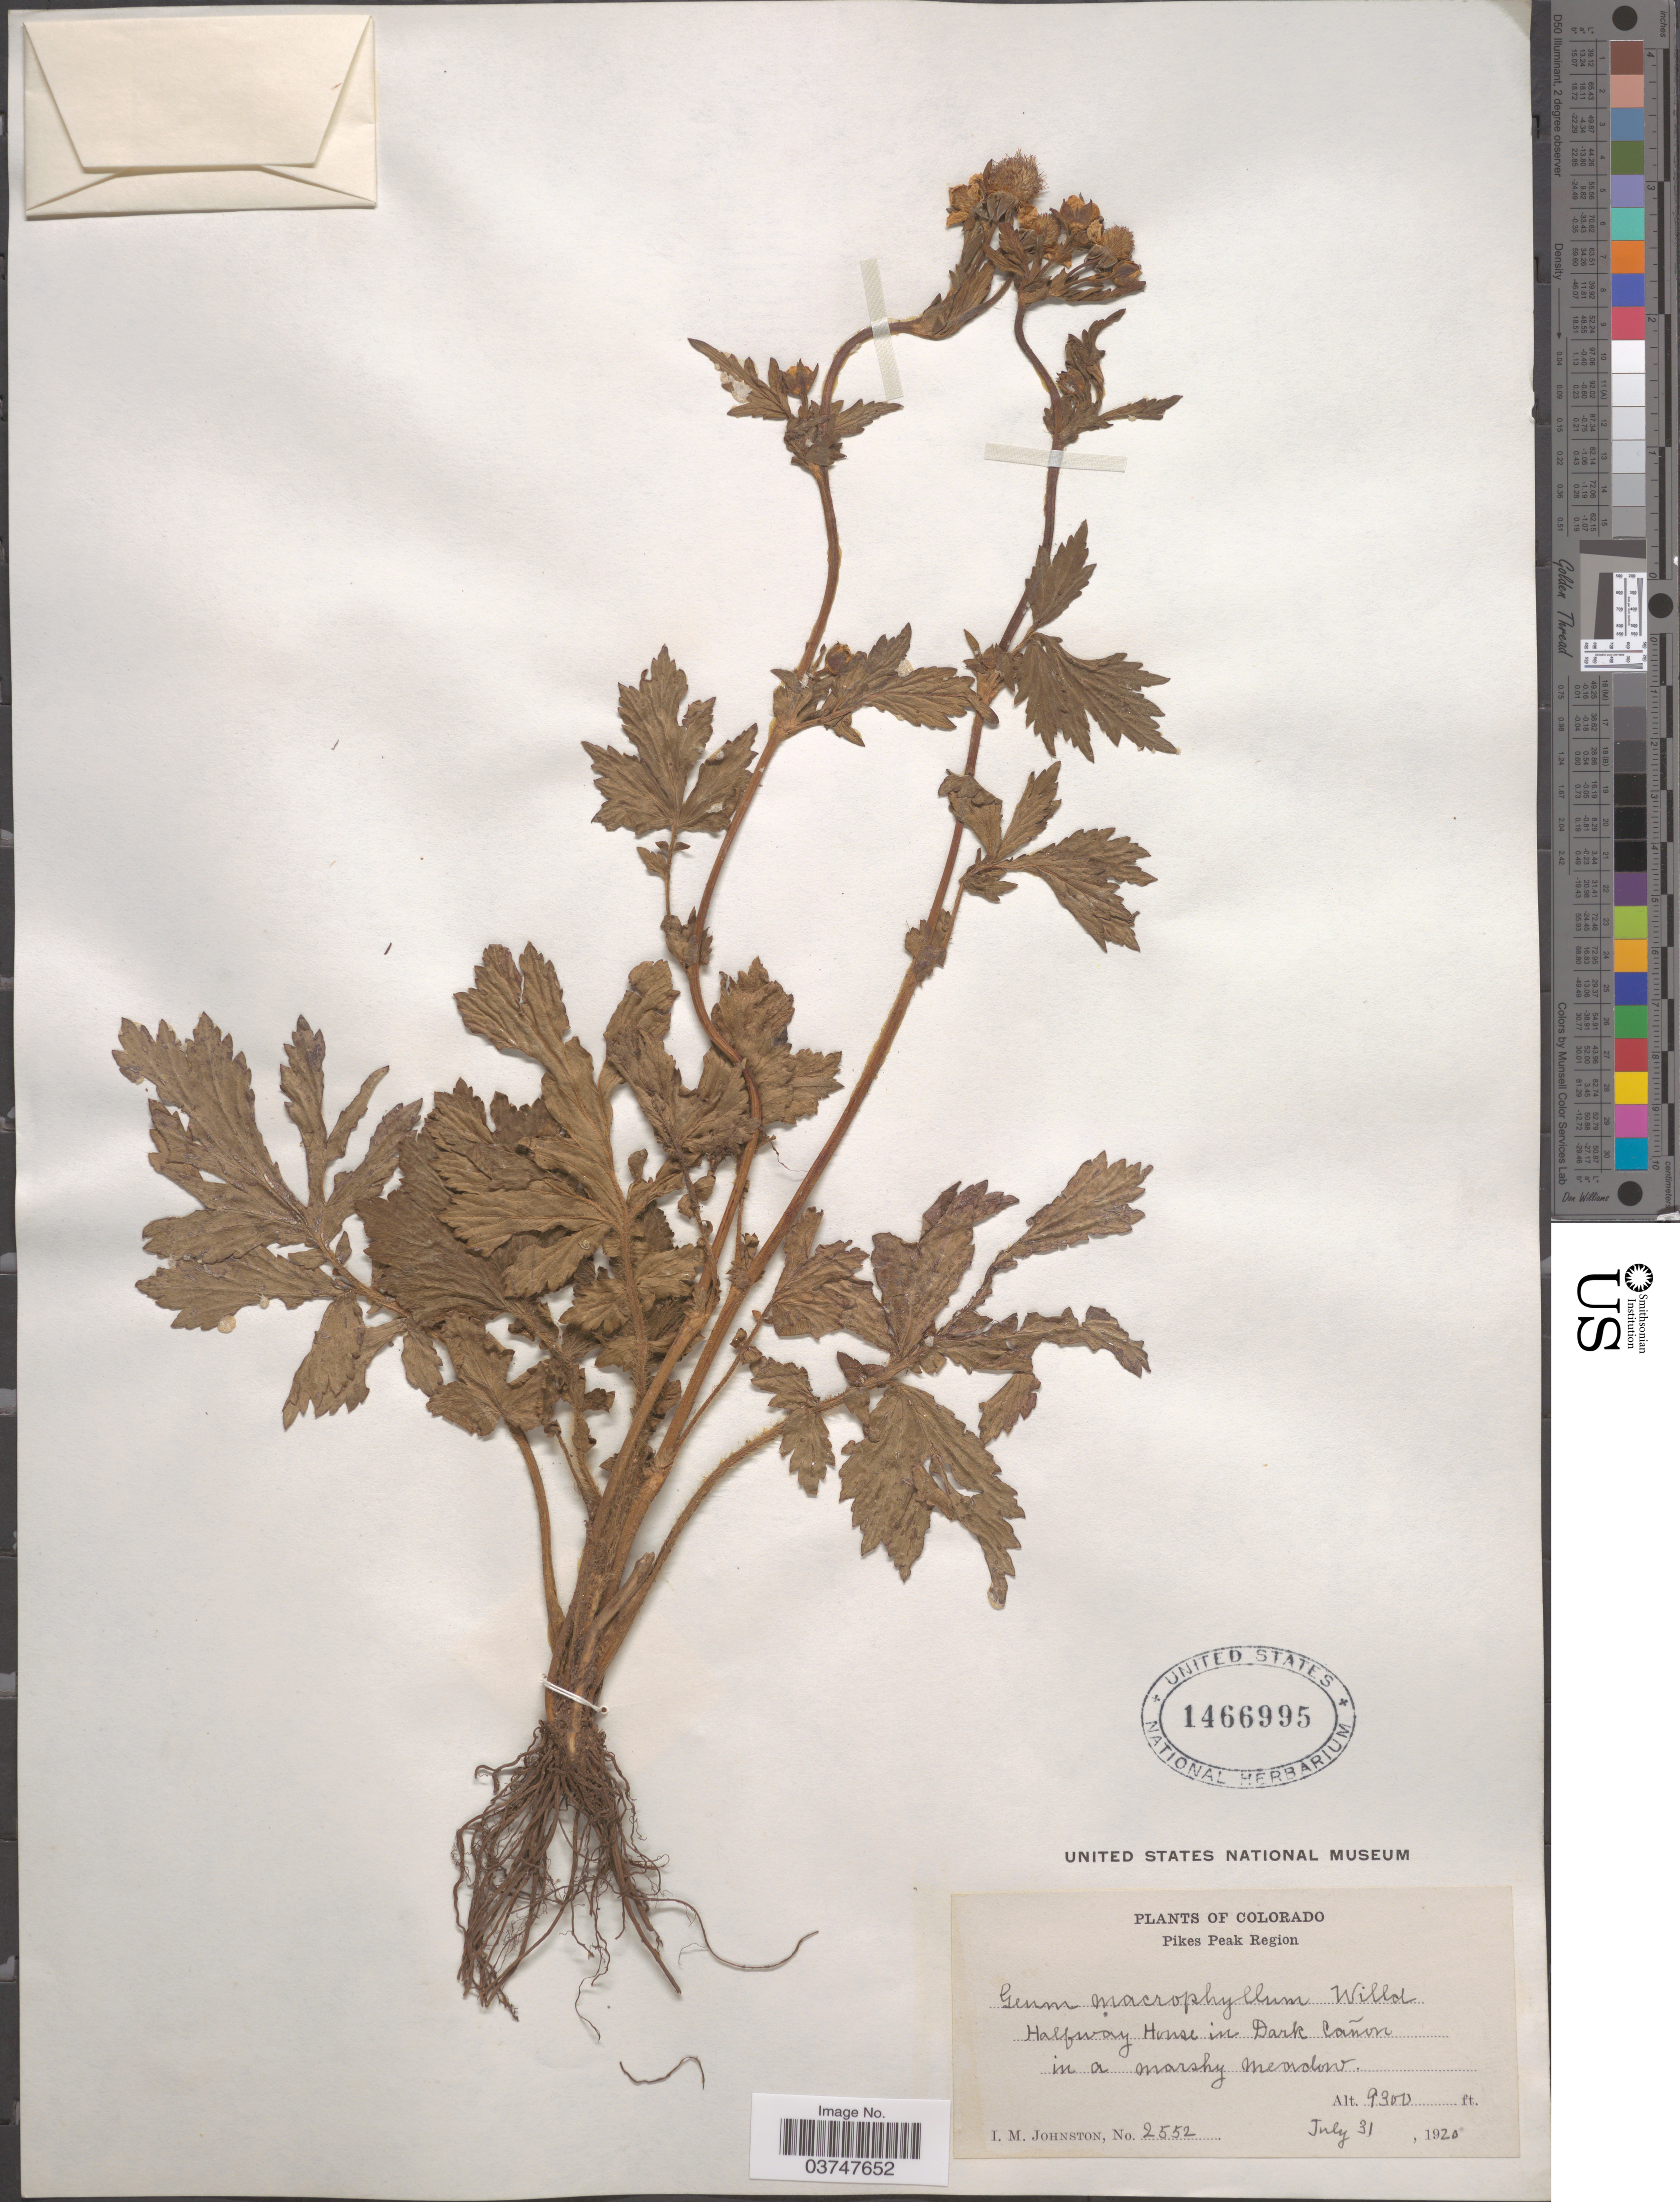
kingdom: Plantae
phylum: Tracheophyta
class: Magnoliopsida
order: Rosales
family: Rosaceae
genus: Geum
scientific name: Geum macrophyllum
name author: Willd.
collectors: I.M. Johnston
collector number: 2552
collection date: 1920-07-31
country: United States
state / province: Colorado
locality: Pikes Peak Region. Halfway House in Dark Cañon.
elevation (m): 2835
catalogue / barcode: US 1466995